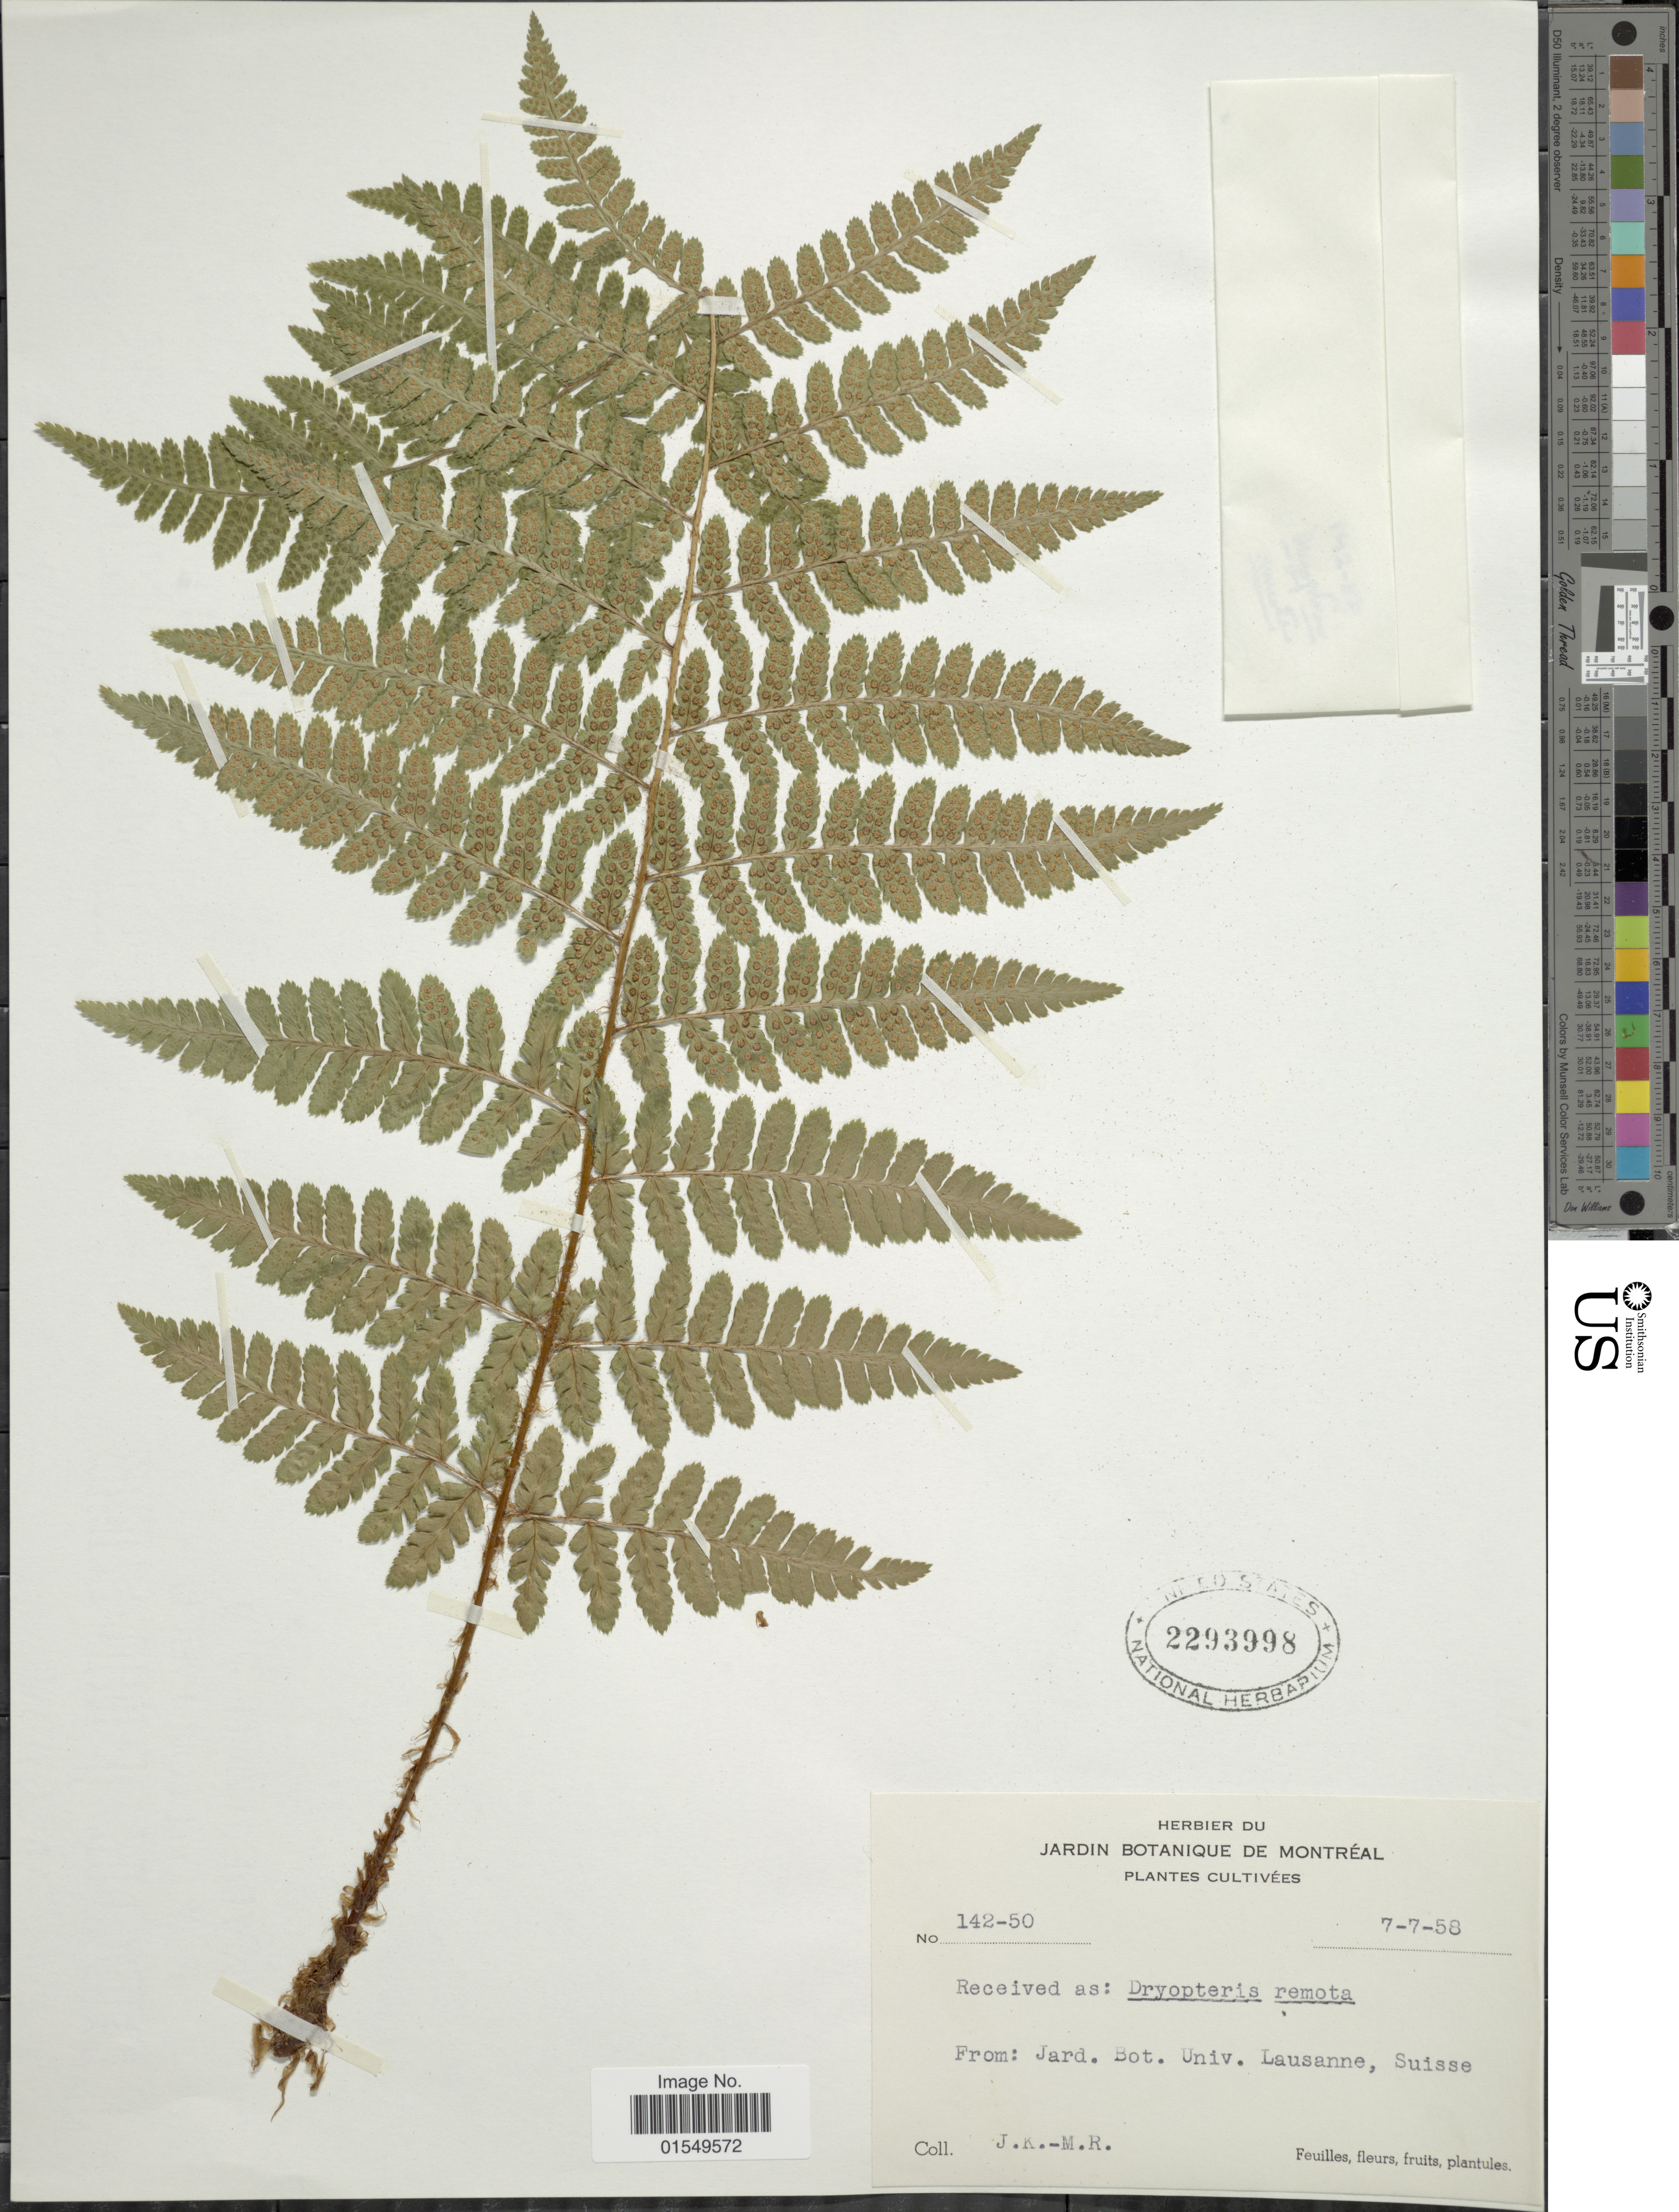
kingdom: Plantae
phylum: Tracheophyta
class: Polypodiopsida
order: Polypodiales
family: Dryopteridaceae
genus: Dryopteris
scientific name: Dryopteris remota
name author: (A. Braun) Hayek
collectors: J. K. & M. R.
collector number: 142-50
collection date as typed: Transcribed d/m/y: 7/7/58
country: Switzerland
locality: Jard. Bot. Univ., Lausanne, Suisse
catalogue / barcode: US 2293998